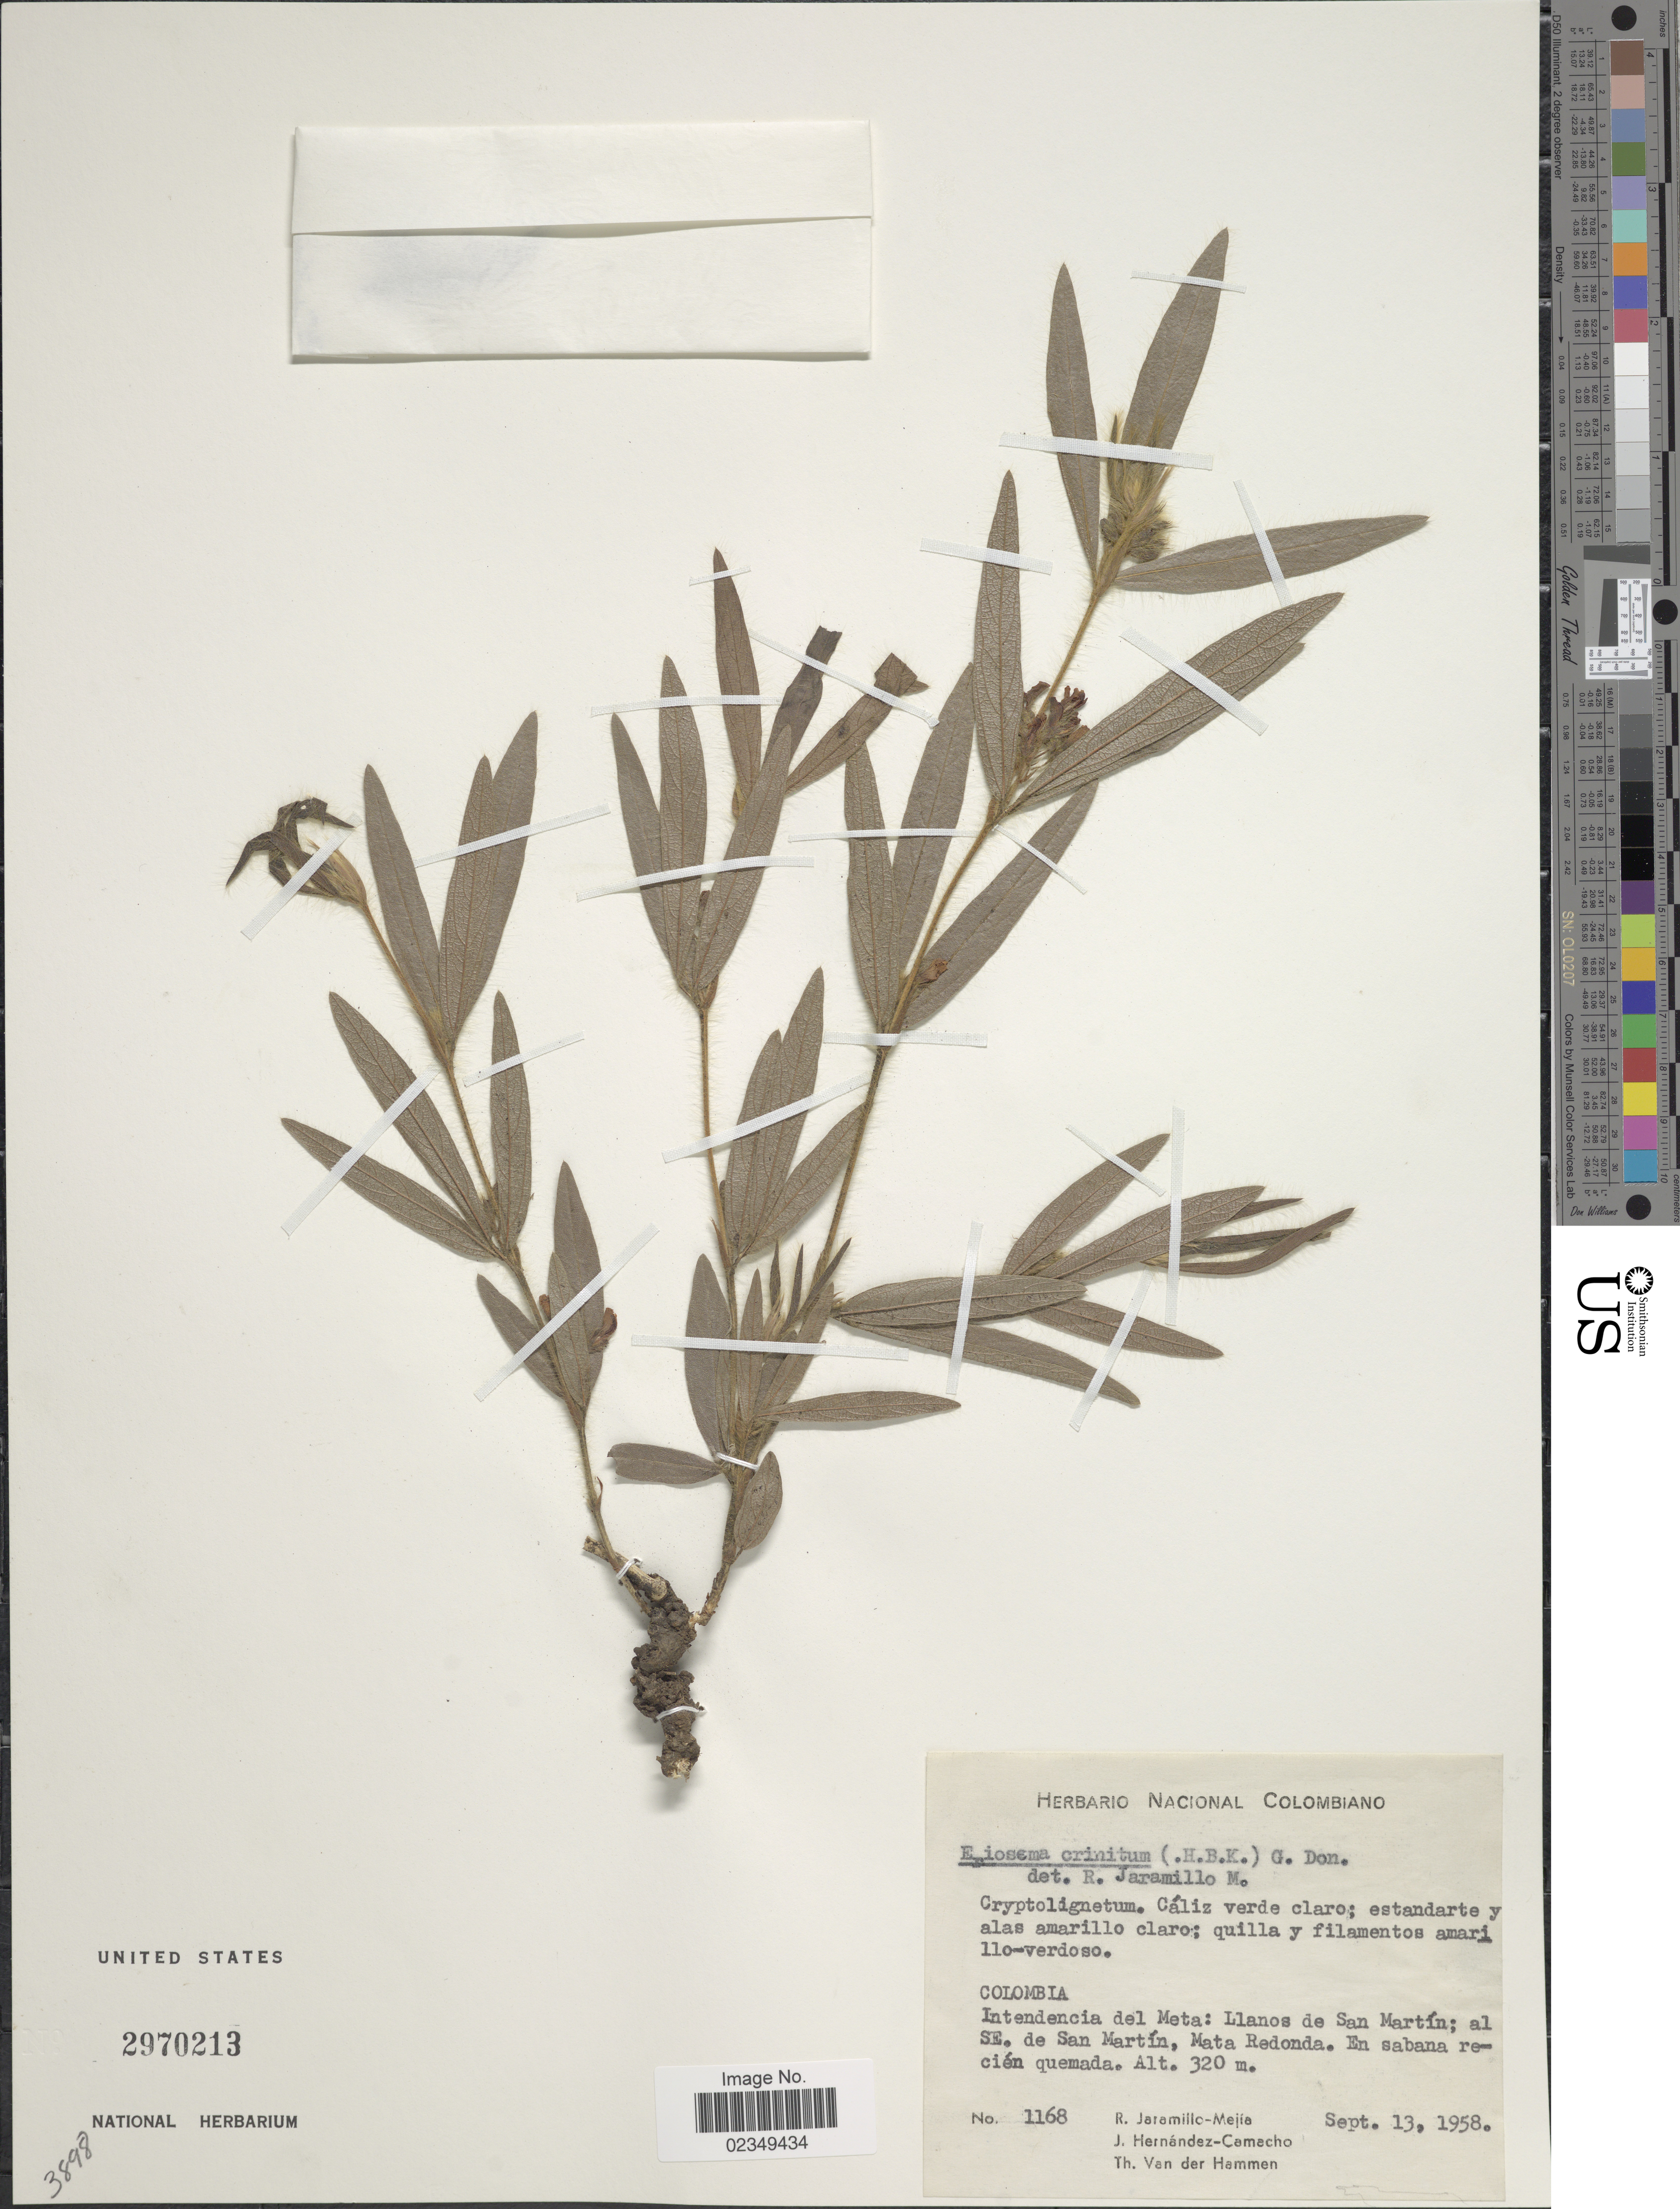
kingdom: Plantae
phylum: Tracheophyta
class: Magnoliopsida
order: Fabales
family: Fabaceae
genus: Eriosema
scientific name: Eriosema crinitum var. crinitum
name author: (Kunth) G. Don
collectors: R. Jaramillo M., J. Hernández-Camacho & T. Van der Hammen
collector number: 1168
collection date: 1958-09-13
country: Colombia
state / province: Meta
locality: Llanos de San Martín; al SE. de San Martín, Mata Redonda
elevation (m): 320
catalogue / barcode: US 2970213